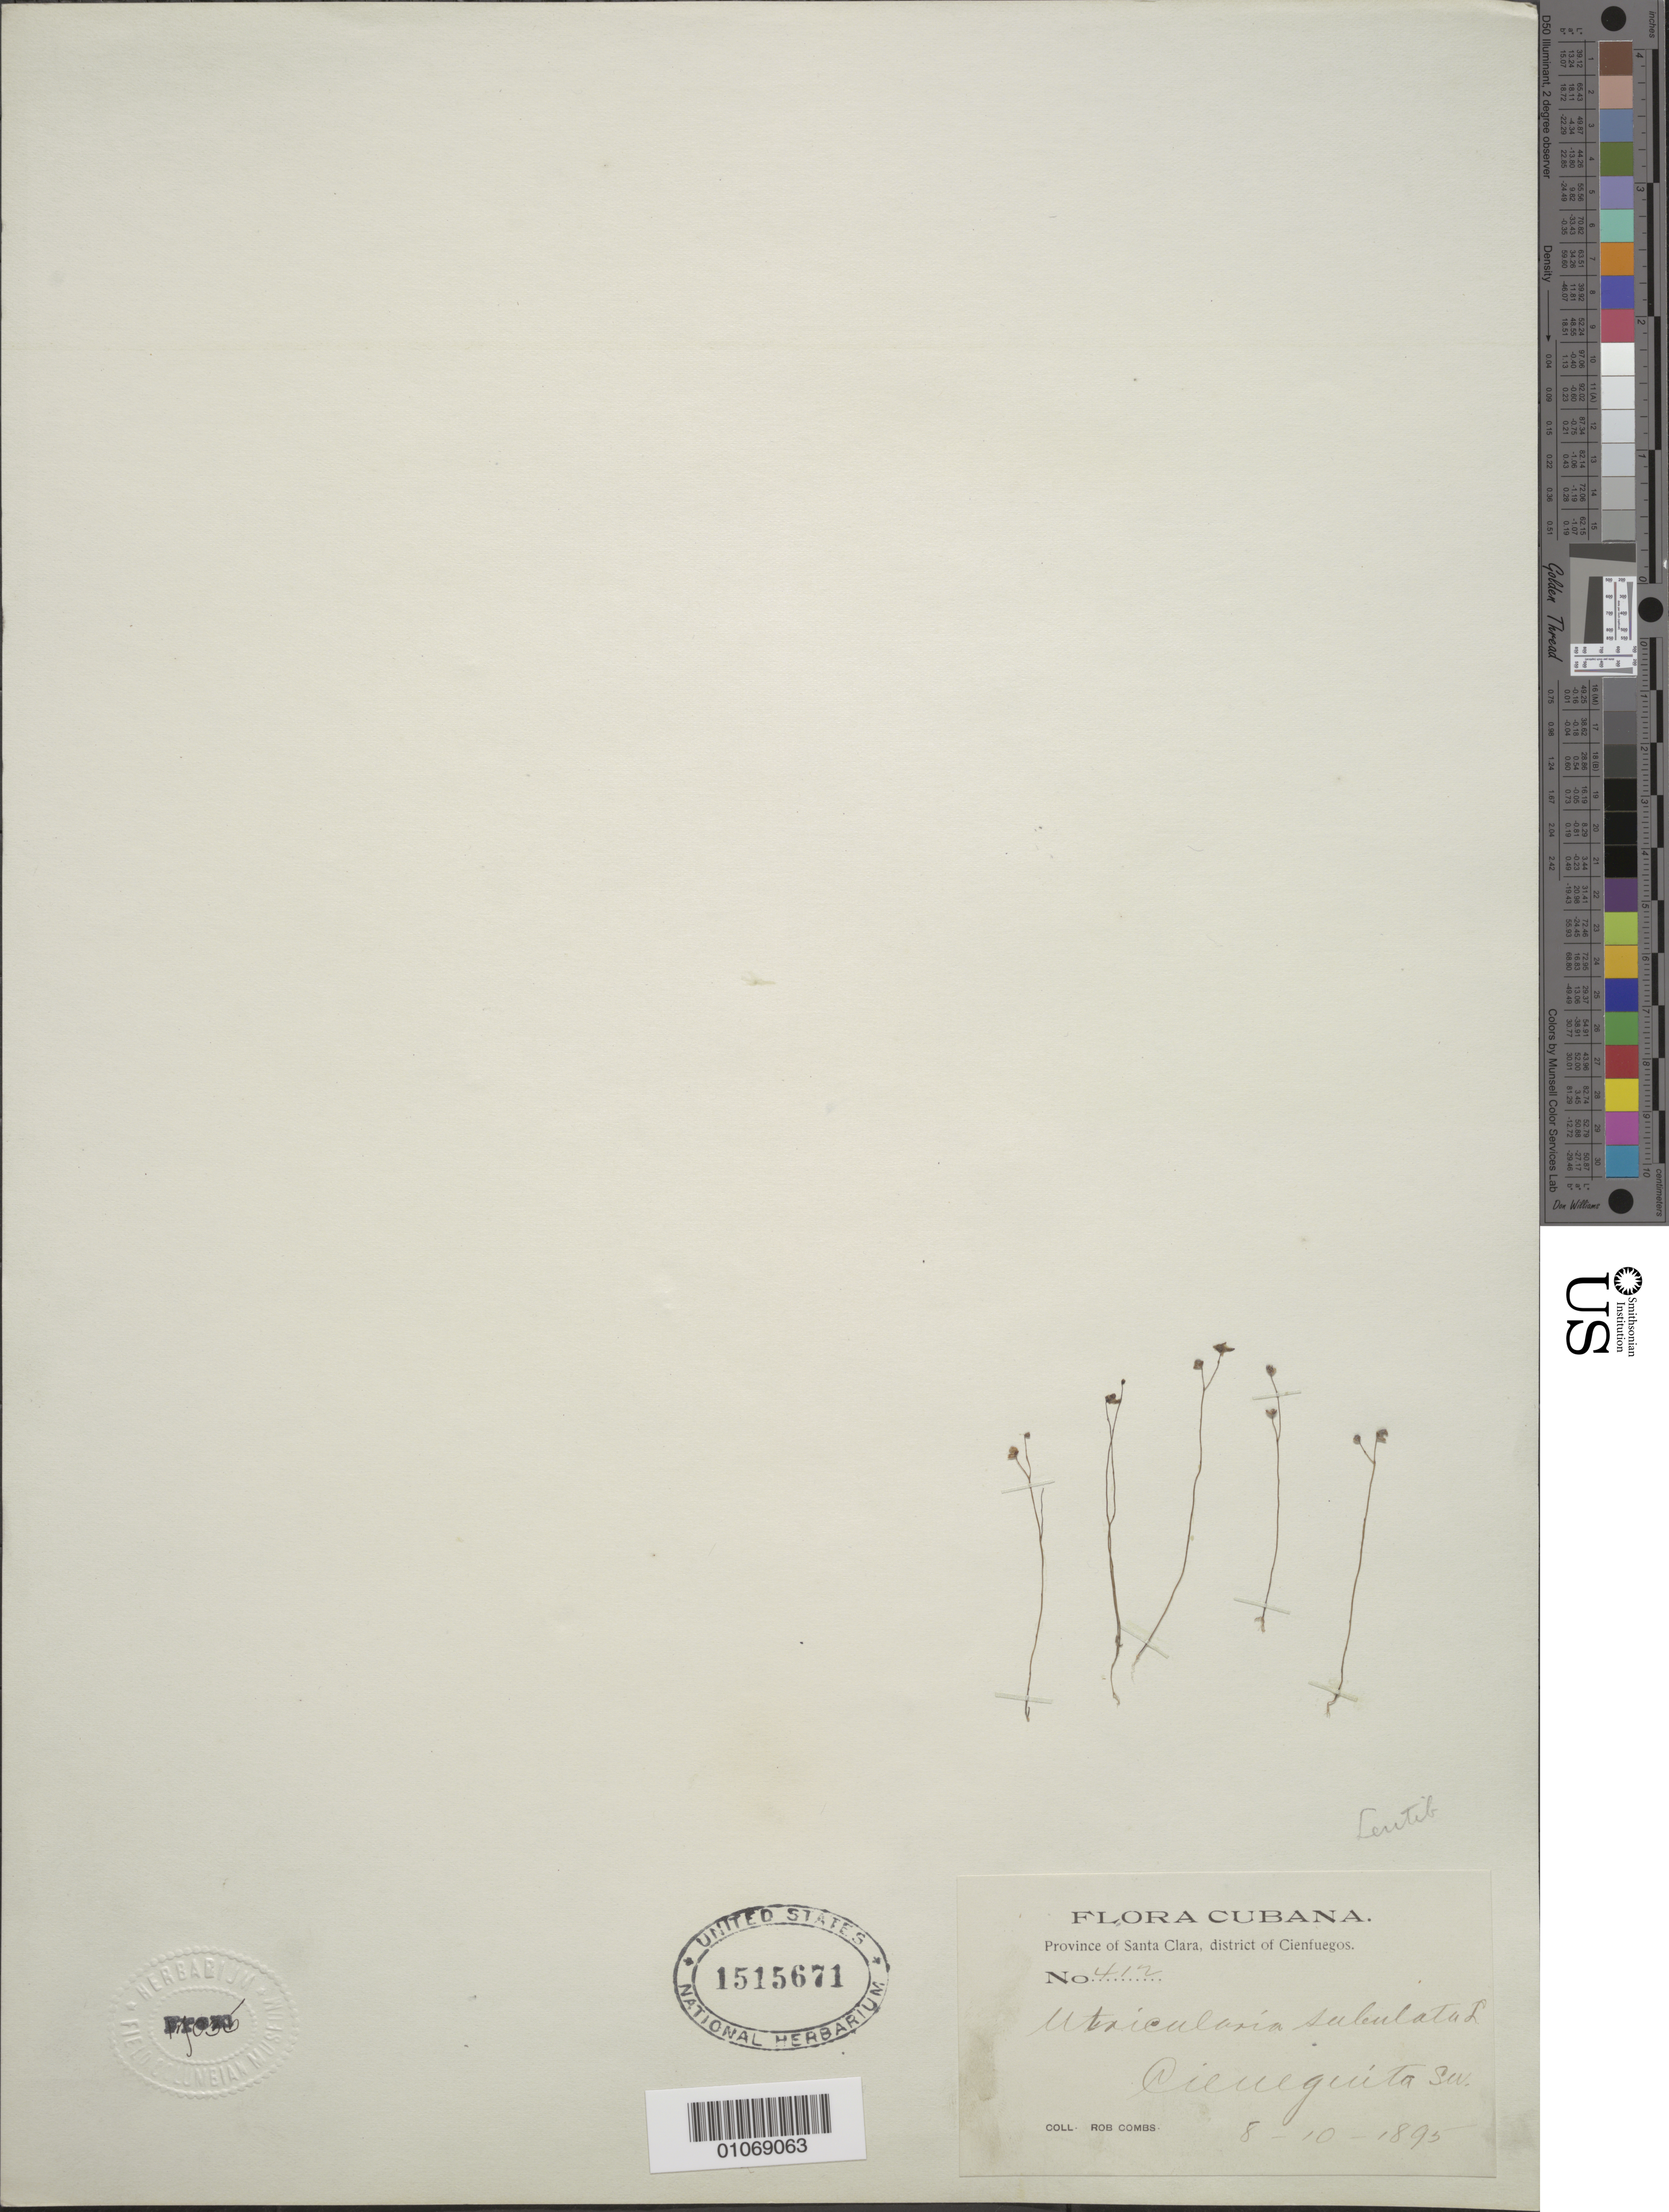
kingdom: Plantae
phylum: Tracheophyta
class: Magnoliopsida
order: Lamiales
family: Lentibulariaceae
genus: Utricularia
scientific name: Utricularia subulata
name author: L.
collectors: R. Combs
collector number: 412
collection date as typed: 08 Oct 1895 or 10 Aug 1895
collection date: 1895-08-10 or 1895-10-08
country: Cuba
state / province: Villa Clara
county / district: Santa Clara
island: Cuba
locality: District of Cienfuegos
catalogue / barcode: US 1515671